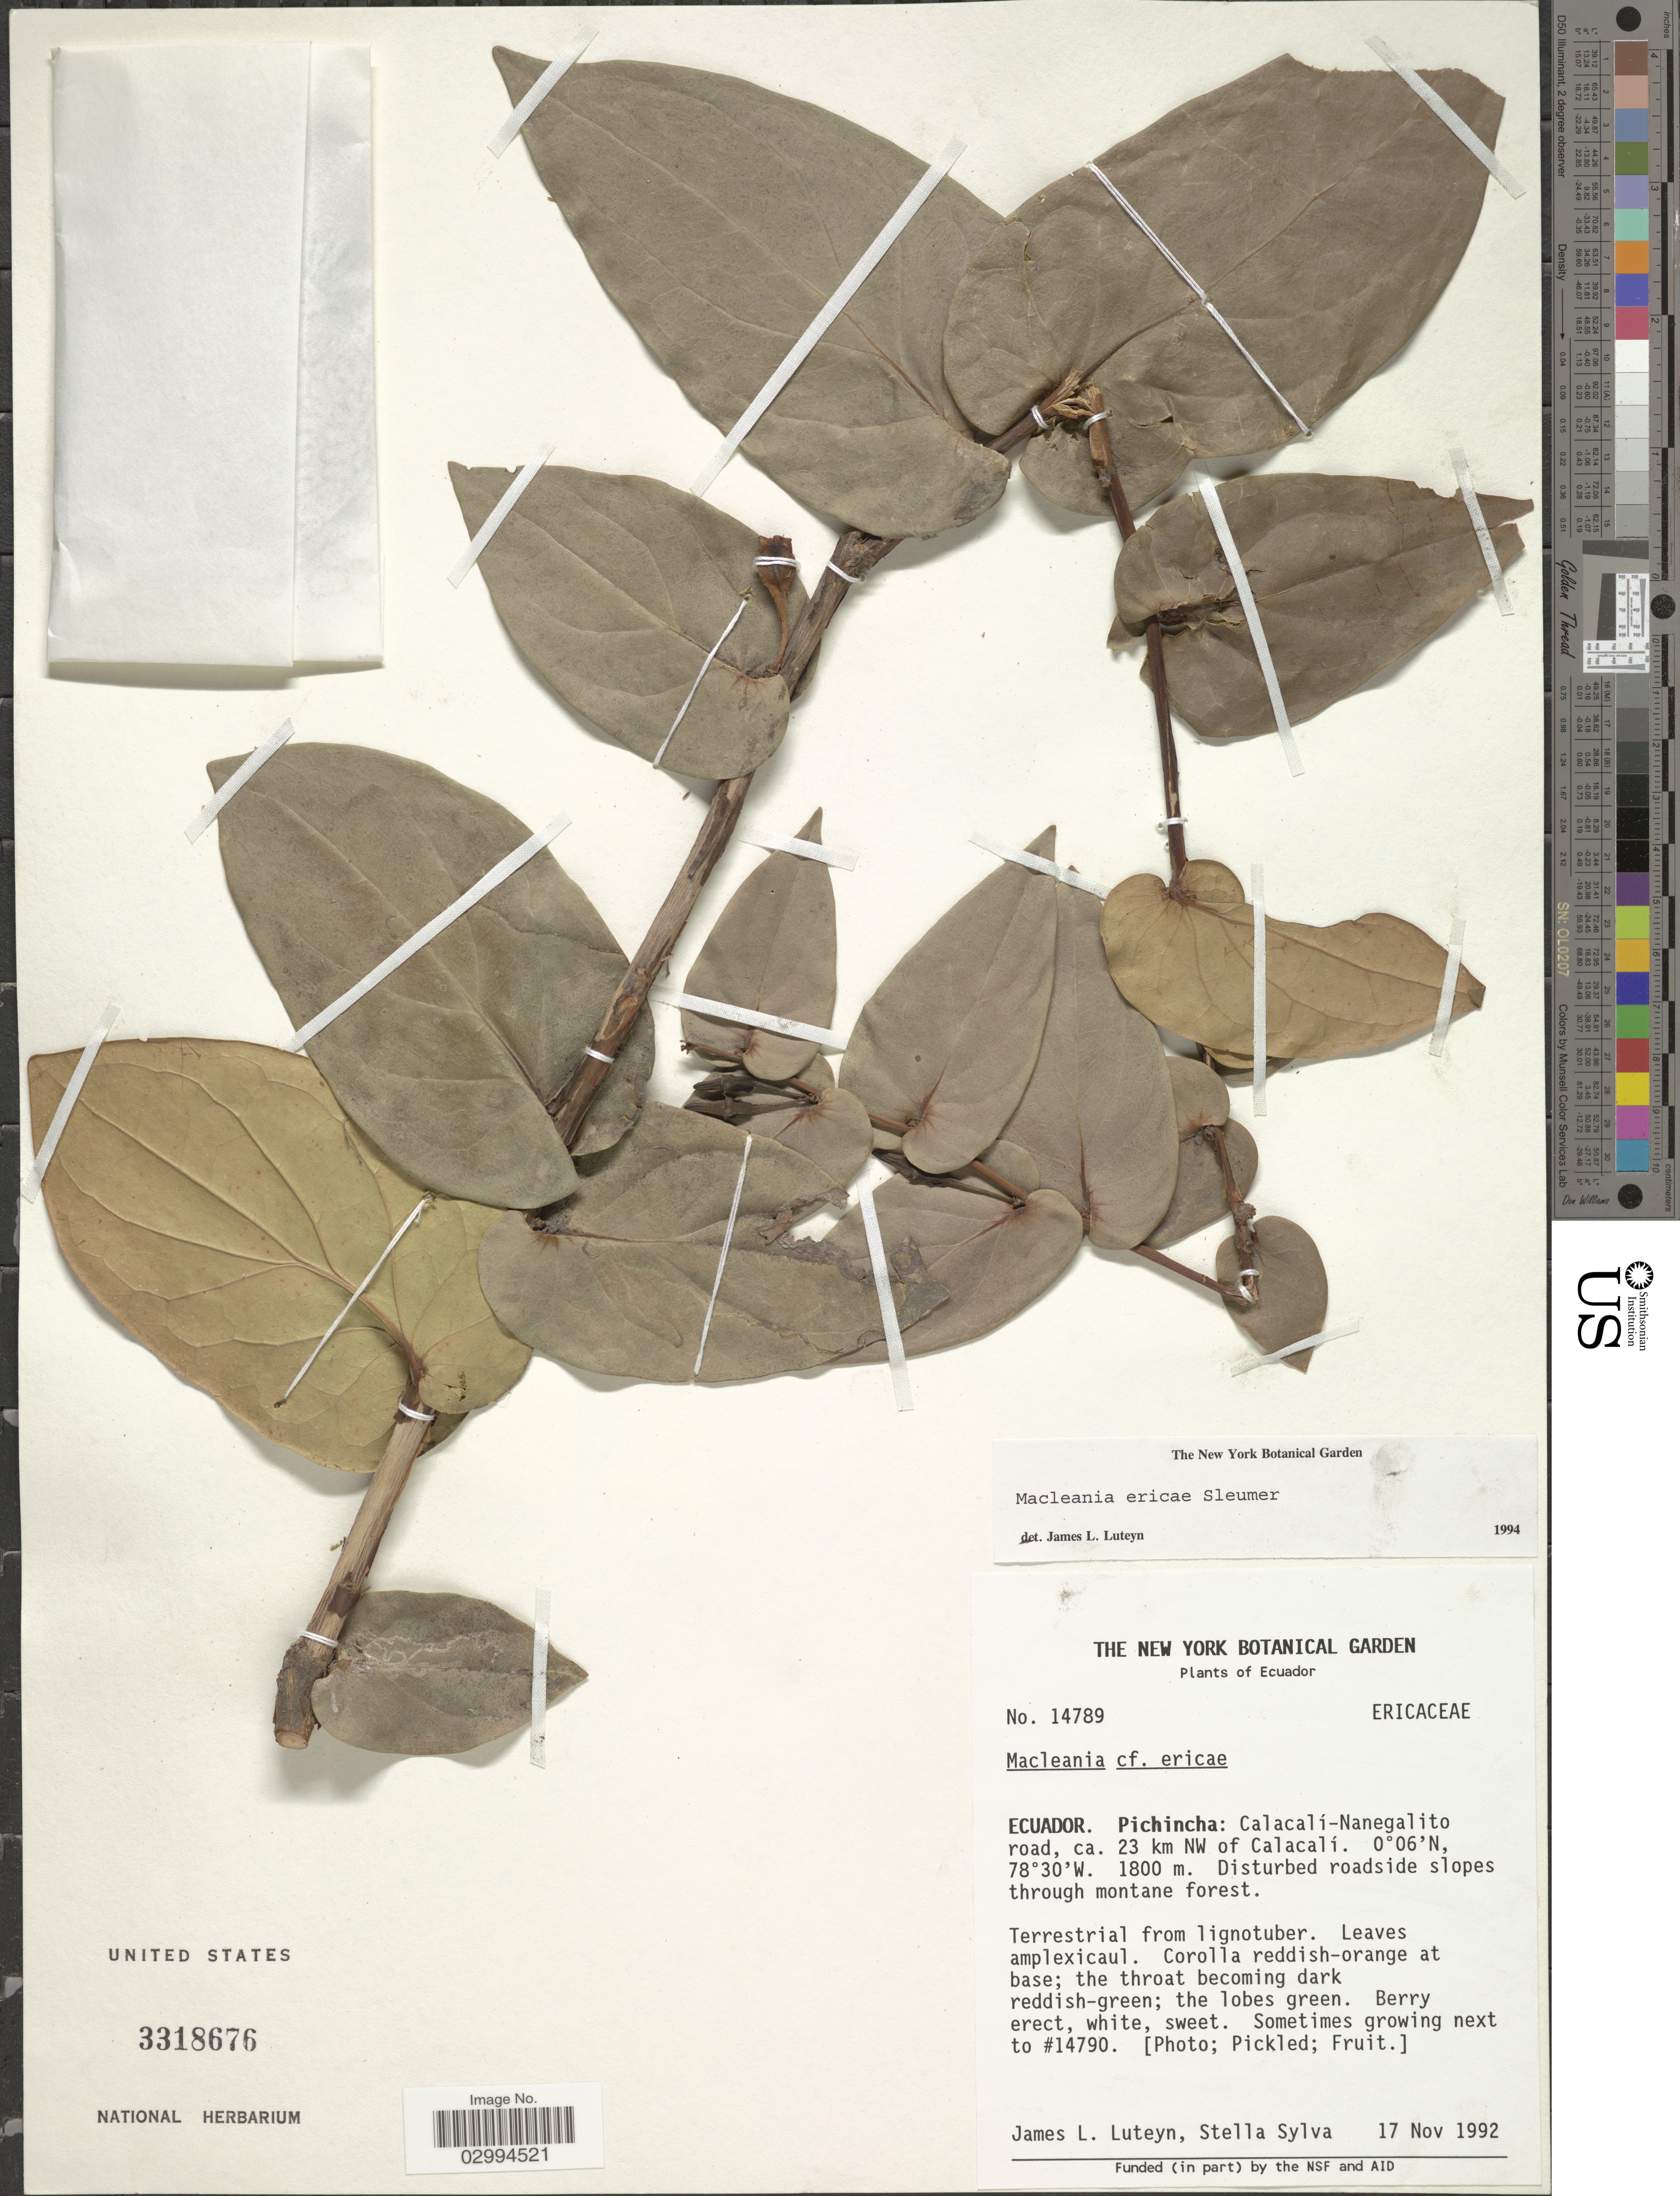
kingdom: Plantae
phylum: Tracheophyta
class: Magnoliopsida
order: Ericales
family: Ericaceae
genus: Macleania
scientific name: Macleania ericae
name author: Sleumer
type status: Isoneotype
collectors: J. L. Luteyn & S. Sylva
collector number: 14789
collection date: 1992-11-17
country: Ecuador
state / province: Pichincha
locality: Calacalí-Nanegalito road, ca. 23 km NW of Calacalí.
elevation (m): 1800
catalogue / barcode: US 3318676